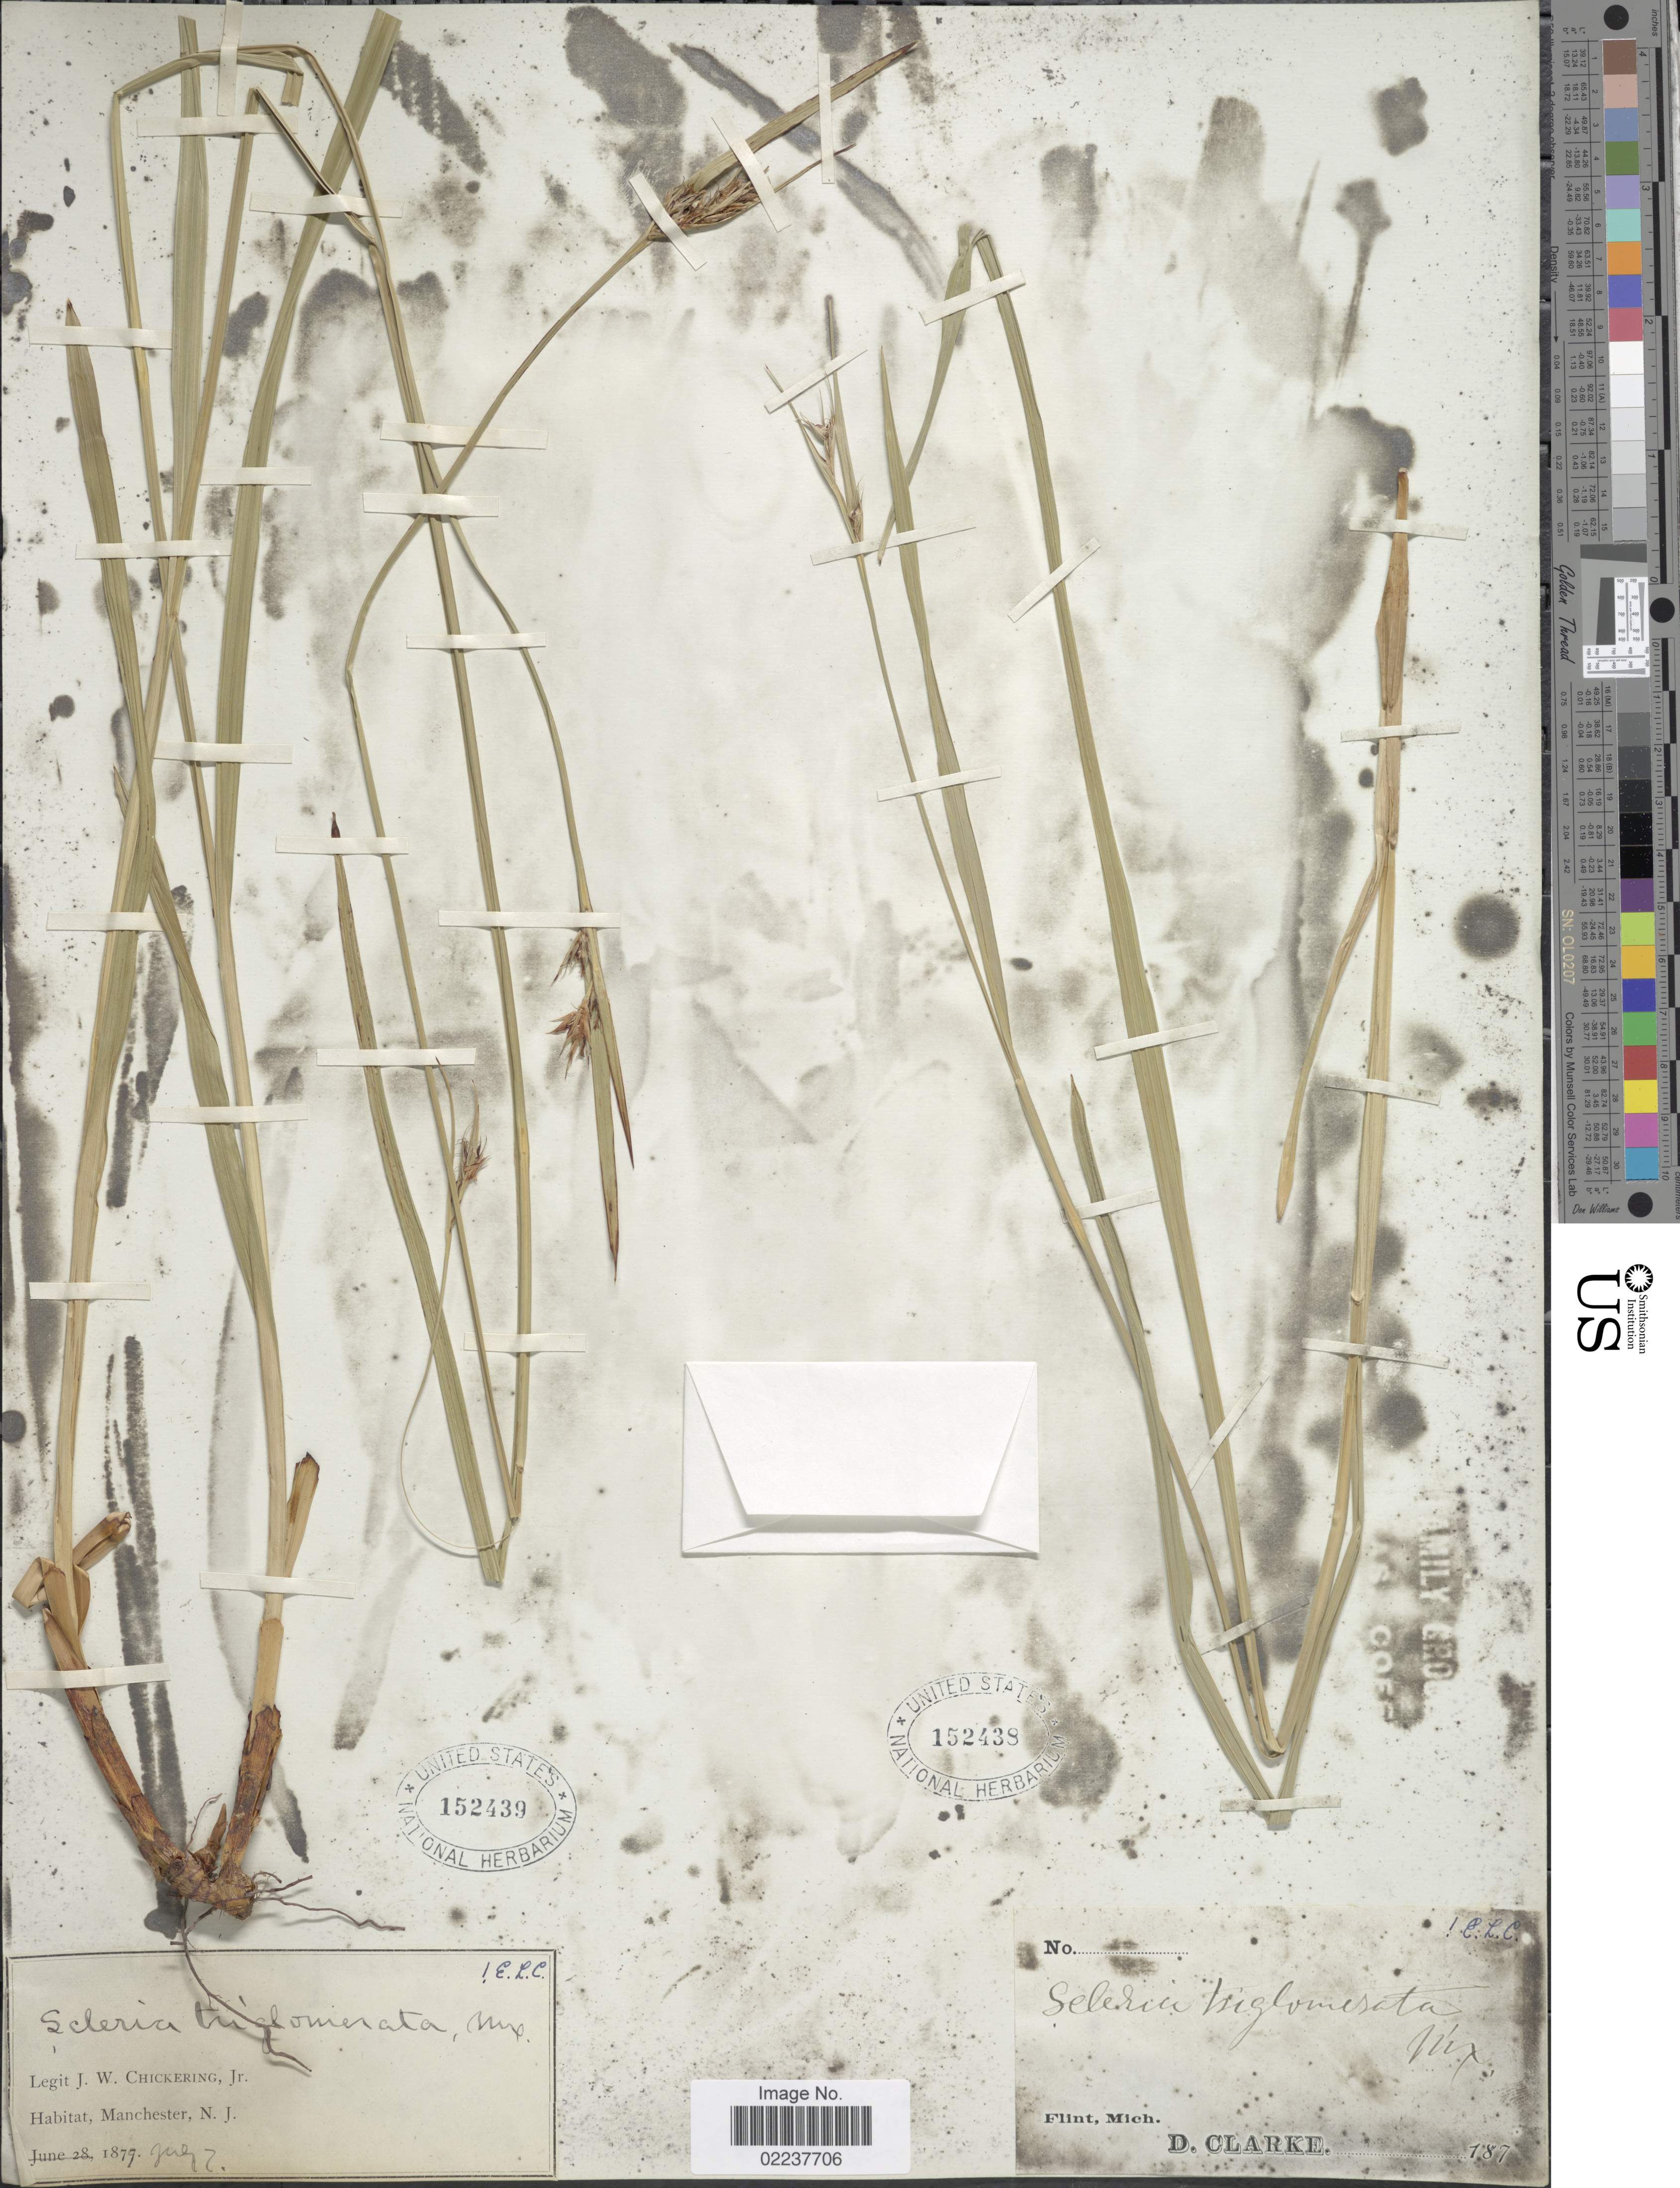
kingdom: Plantae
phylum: Tracheophyta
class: Liliopsida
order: Poales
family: Cyperaceae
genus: Scleria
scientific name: Scleria triglomerata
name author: Michx.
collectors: J. W. Chickering Jr.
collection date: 1879-07-07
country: United States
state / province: New Jersey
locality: Manchester, N.J.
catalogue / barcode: US 152439